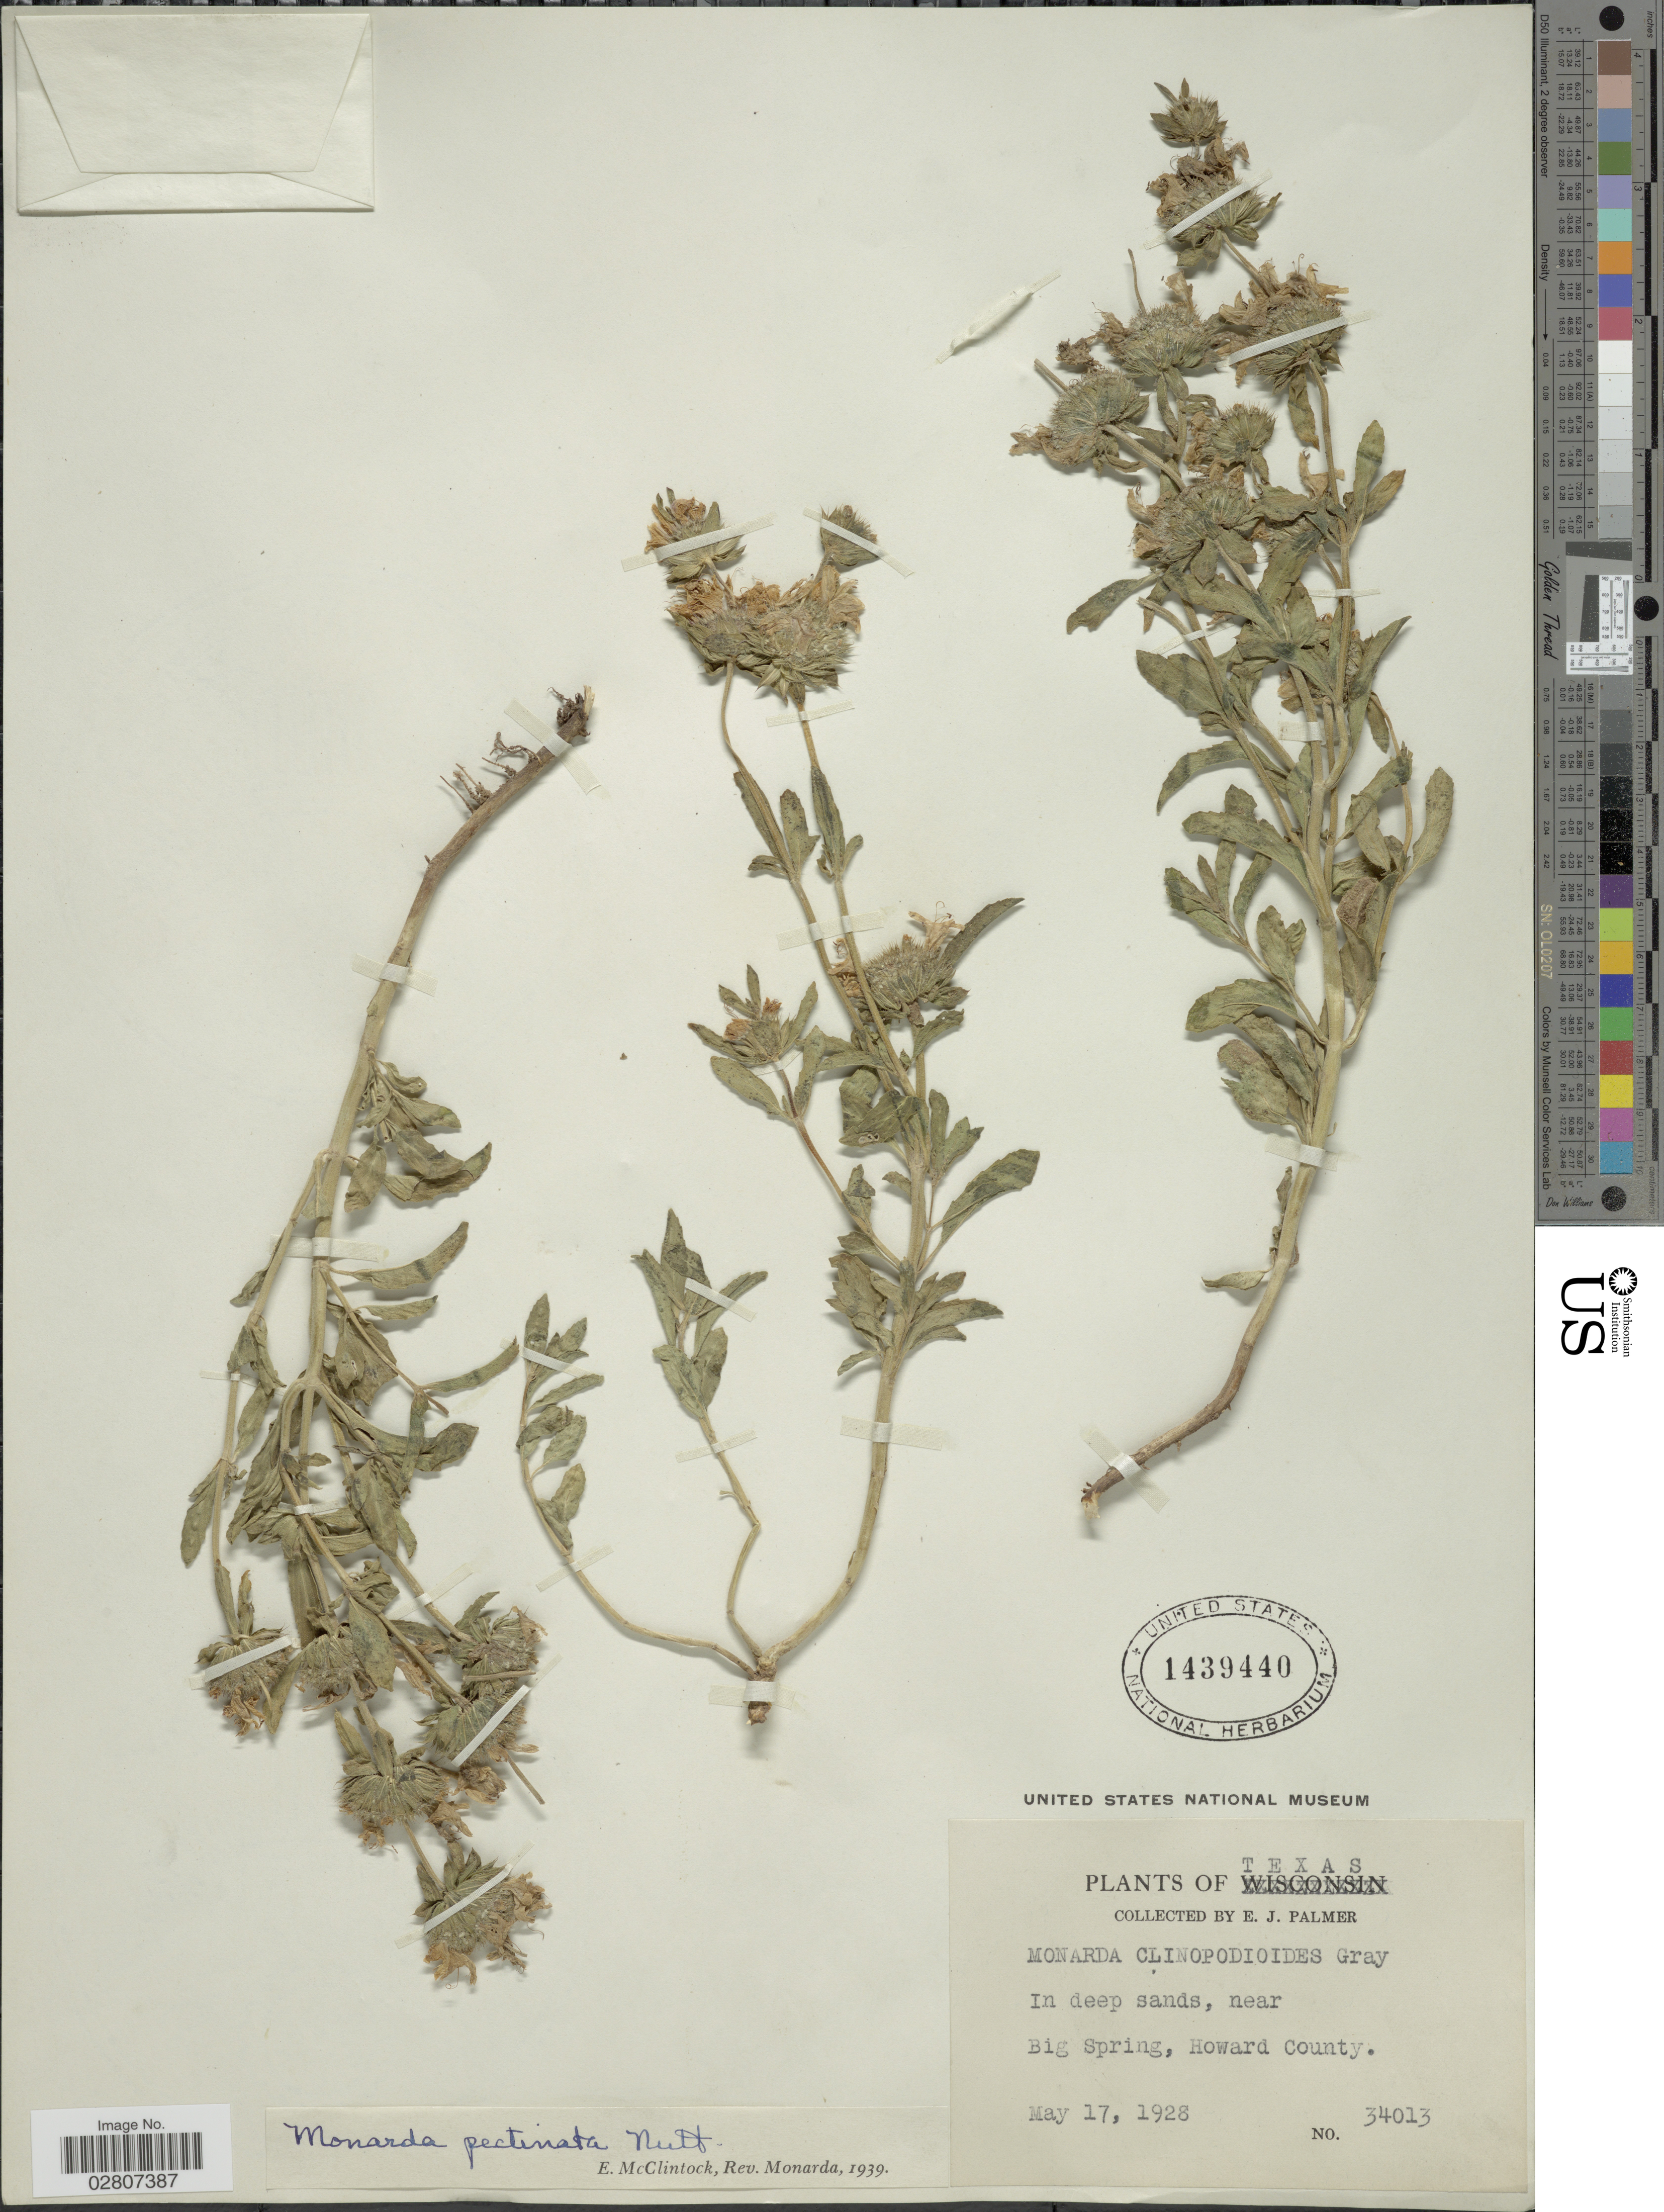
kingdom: Plantae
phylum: Tracheophyta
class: Magnoliopsida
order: Lamiales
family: Lamiaceae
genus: Monarda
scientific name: Monarda pectinata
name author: Nutt.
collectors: E. J. Palmer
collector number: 34013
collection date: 1928-05-17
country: United States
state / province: Texas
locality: In deep sands, near Big Spring, Howard County.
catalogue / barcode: US 1439440